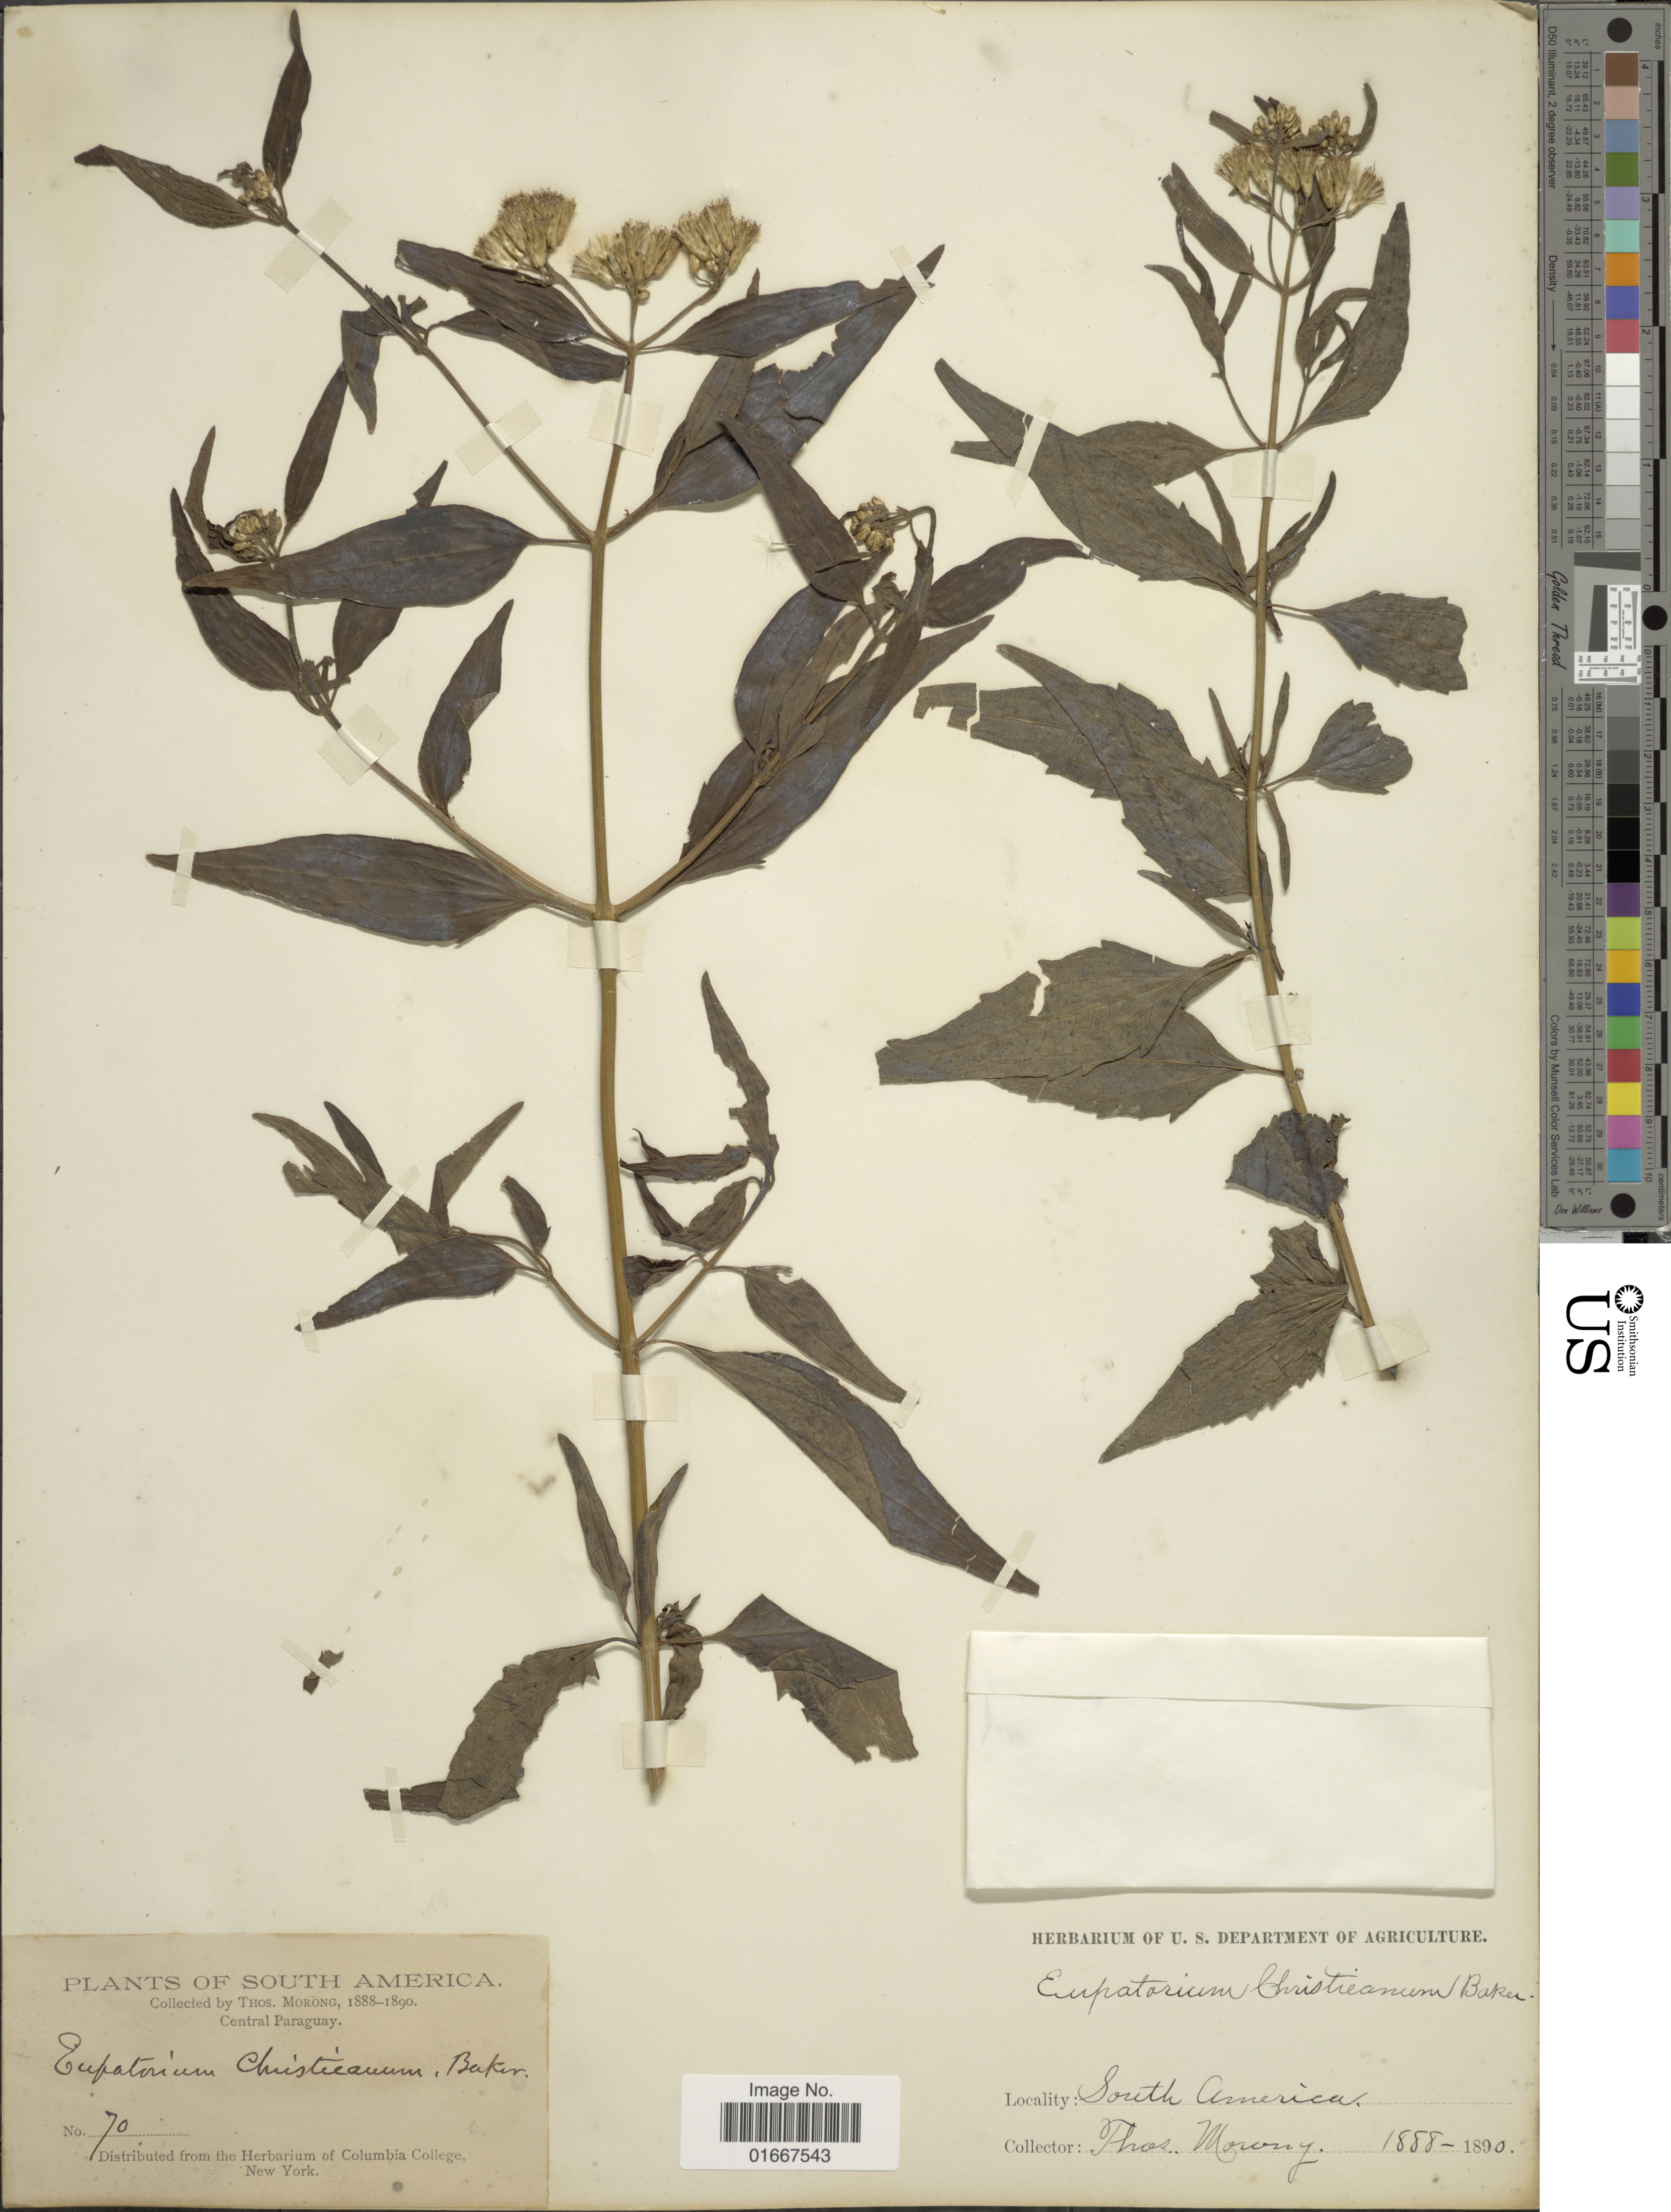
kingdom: Plantae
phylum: Tracheophyta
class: Magnoliopsida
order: Asterales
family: Asteraceae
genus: Chromolaena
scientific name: Chromolaena christieana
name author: (Baker) R.M. King & H. Rob.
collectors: ex herb. T. Morong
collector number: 70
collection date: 1888/1890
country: Paraguay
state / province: Central